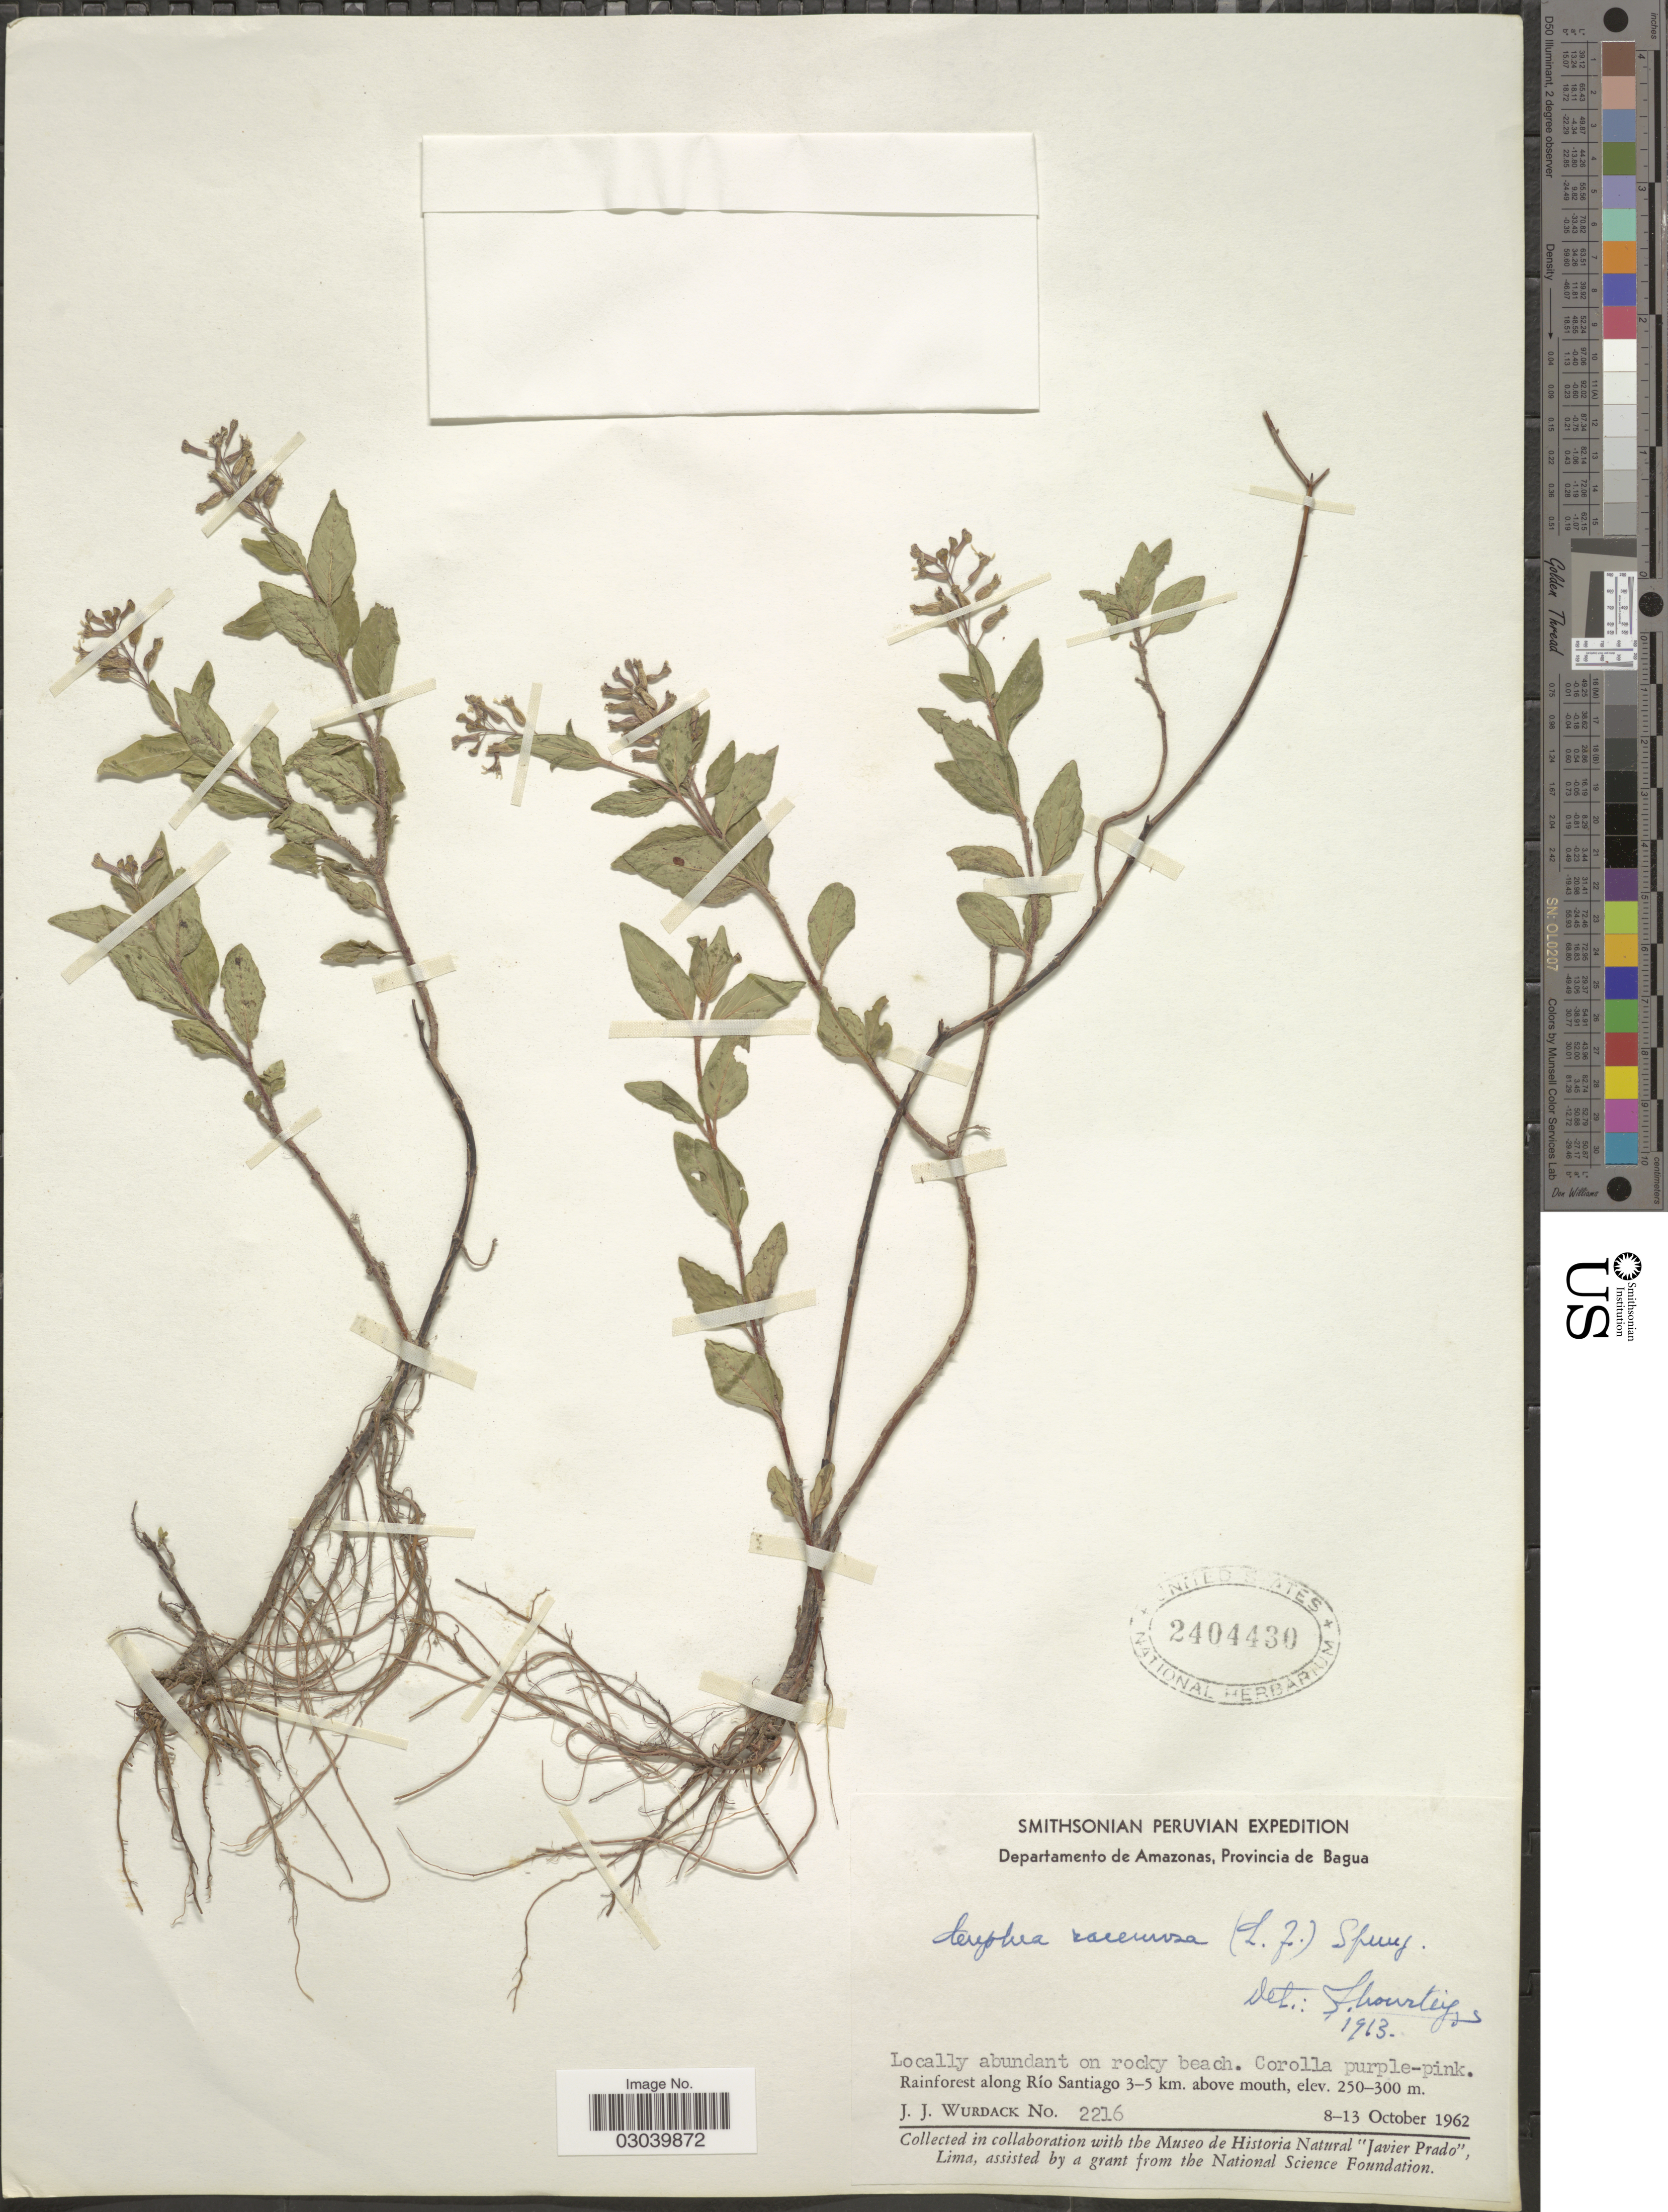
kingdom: Plantae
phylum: Tracheophyta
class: Magnoliopsida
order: Myrtales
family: Lythraceae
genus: Cuphea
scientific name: Cuphea racemosa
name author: (L. f.) Spreng.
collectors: J. J. Wurdack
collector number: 2216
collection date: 1962-10-08/1962-10-13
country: Peru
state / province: Amazonas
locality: Departamento de Amazonas, Provincia de Bagua. Rainforest along Río Santiago 3-5 km. above mouth.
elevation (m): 250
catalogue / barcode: US 2404430